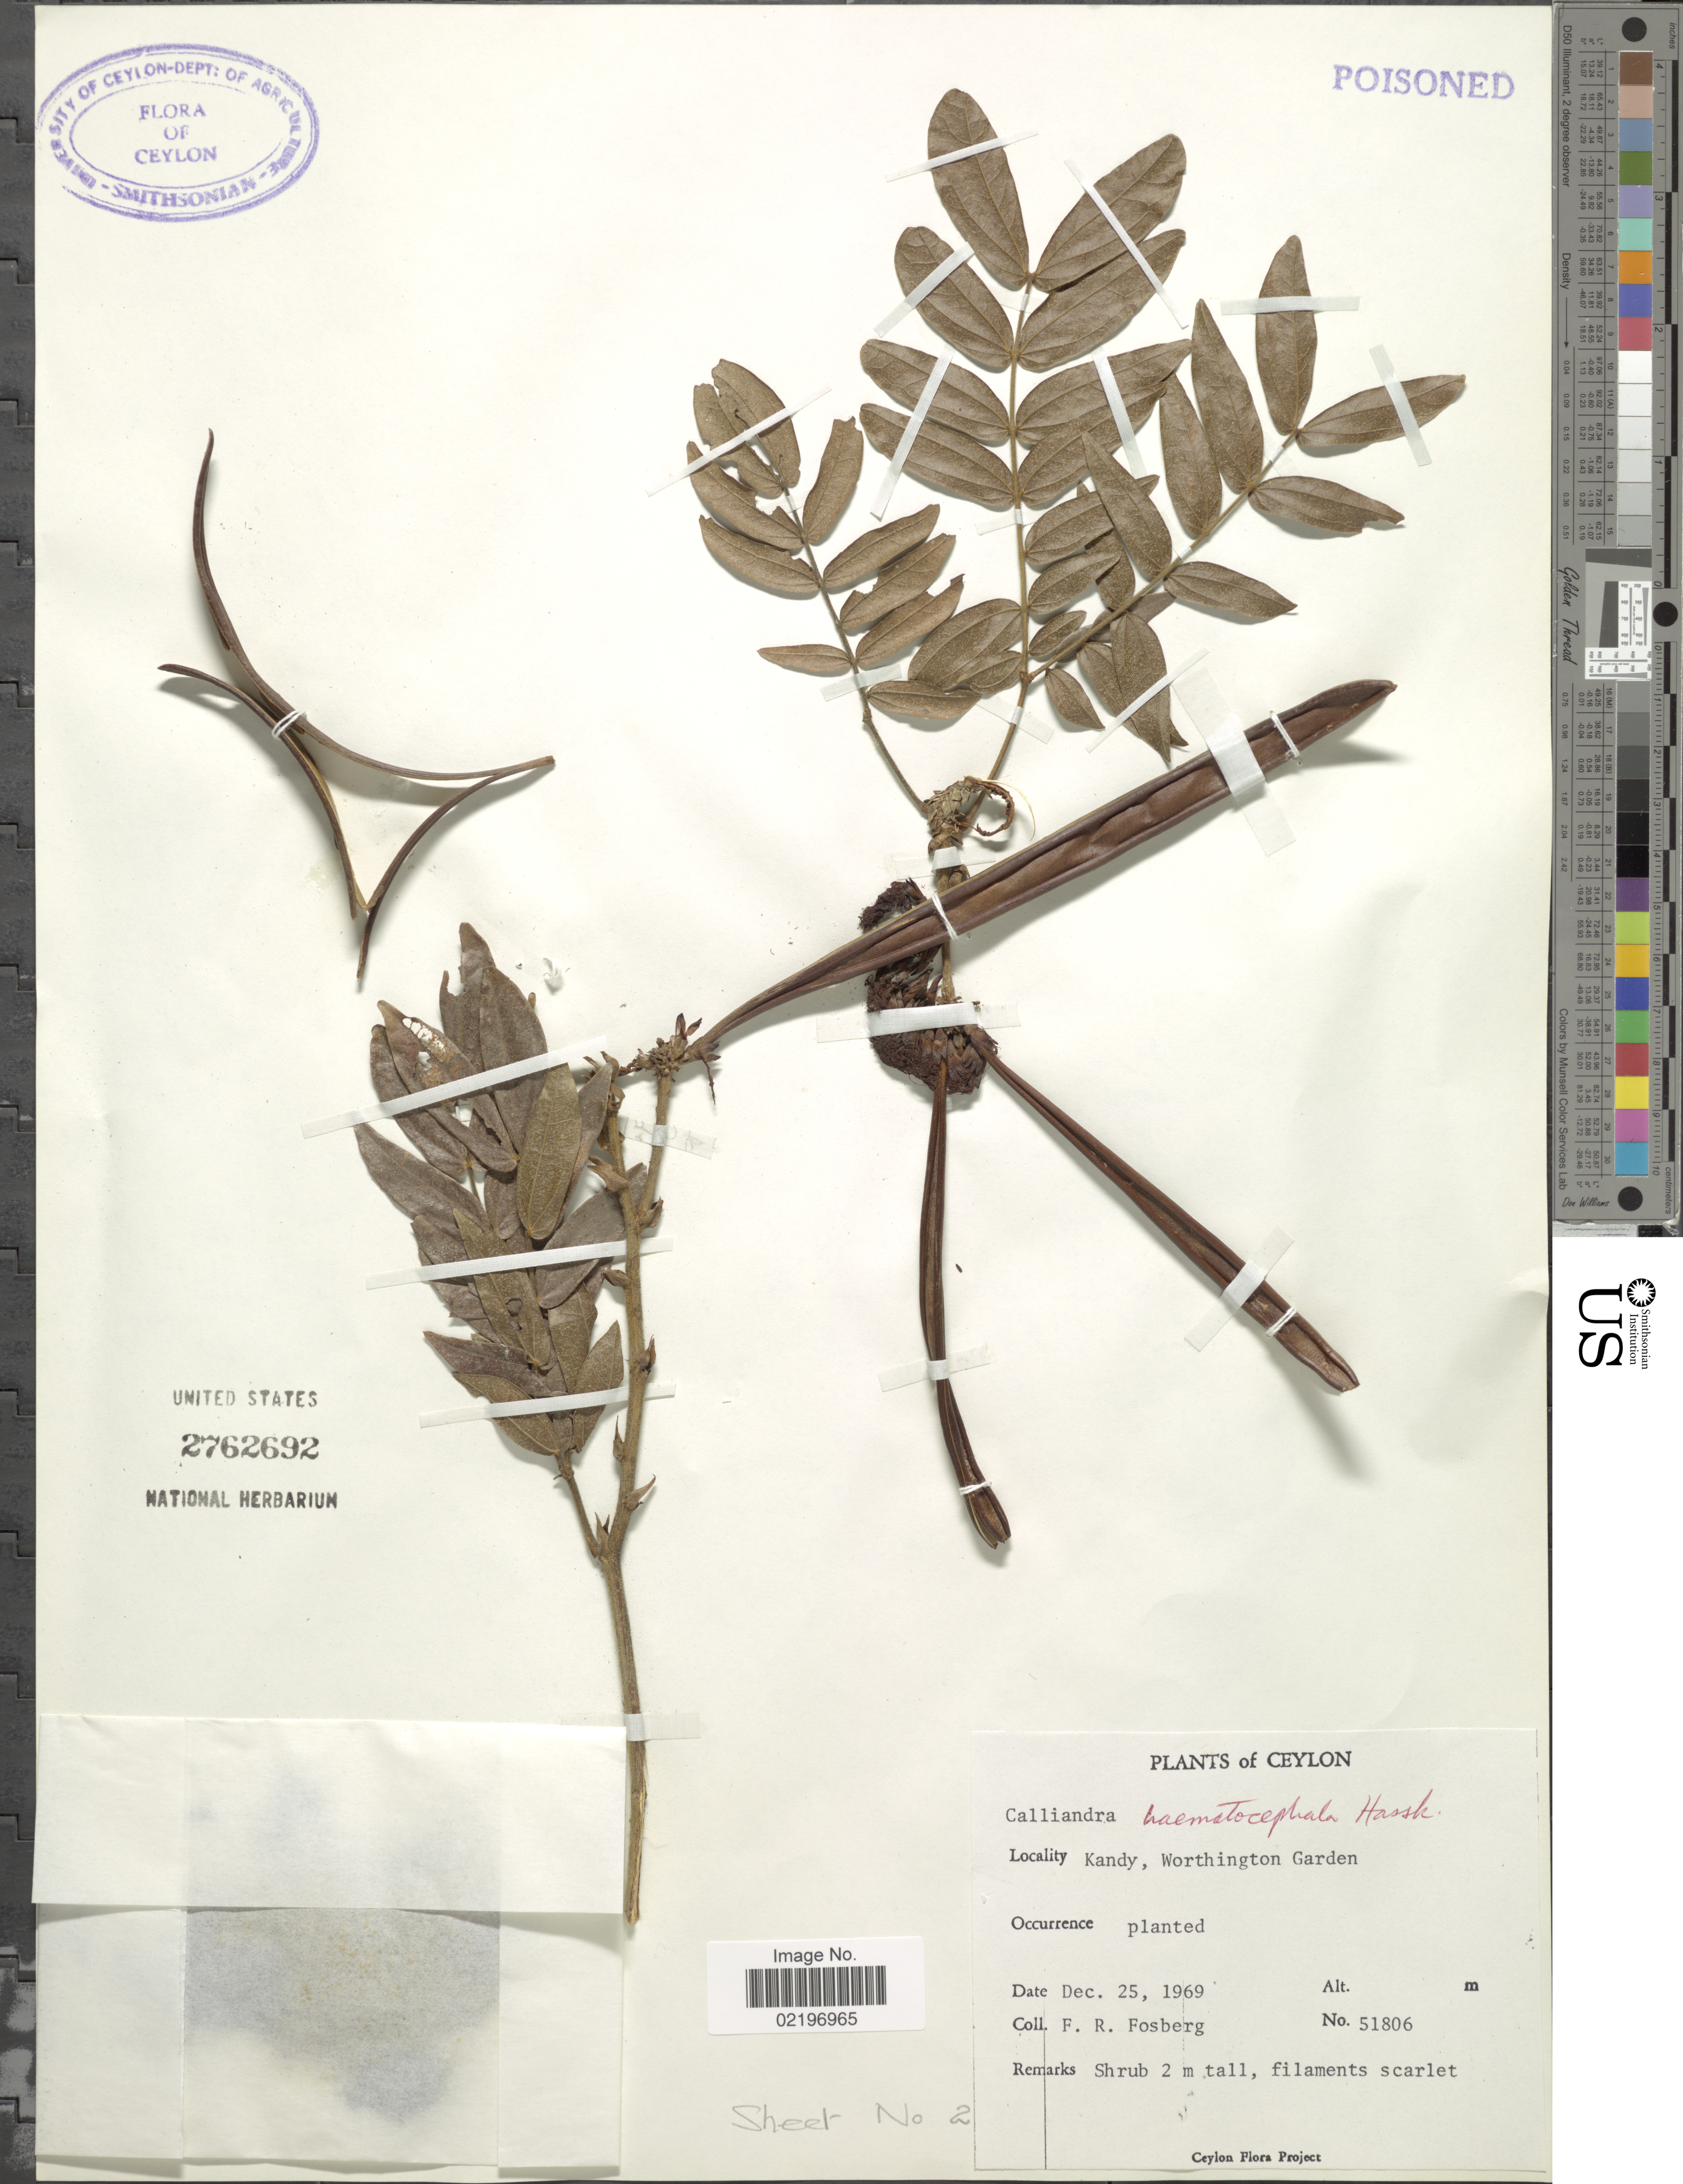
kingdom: Plantae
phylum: Tracheophyta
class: Magnoliopsida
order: Fabales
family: Fabaceae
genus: Calliandra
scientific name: Calliandra haematocephala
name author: Hassk.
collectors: F. R. Fosberg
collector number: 51806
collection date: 1969-12-25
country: Sri Lanka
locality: Ceylon. Kandy, Worthington Garden.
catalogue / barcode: US 2762692